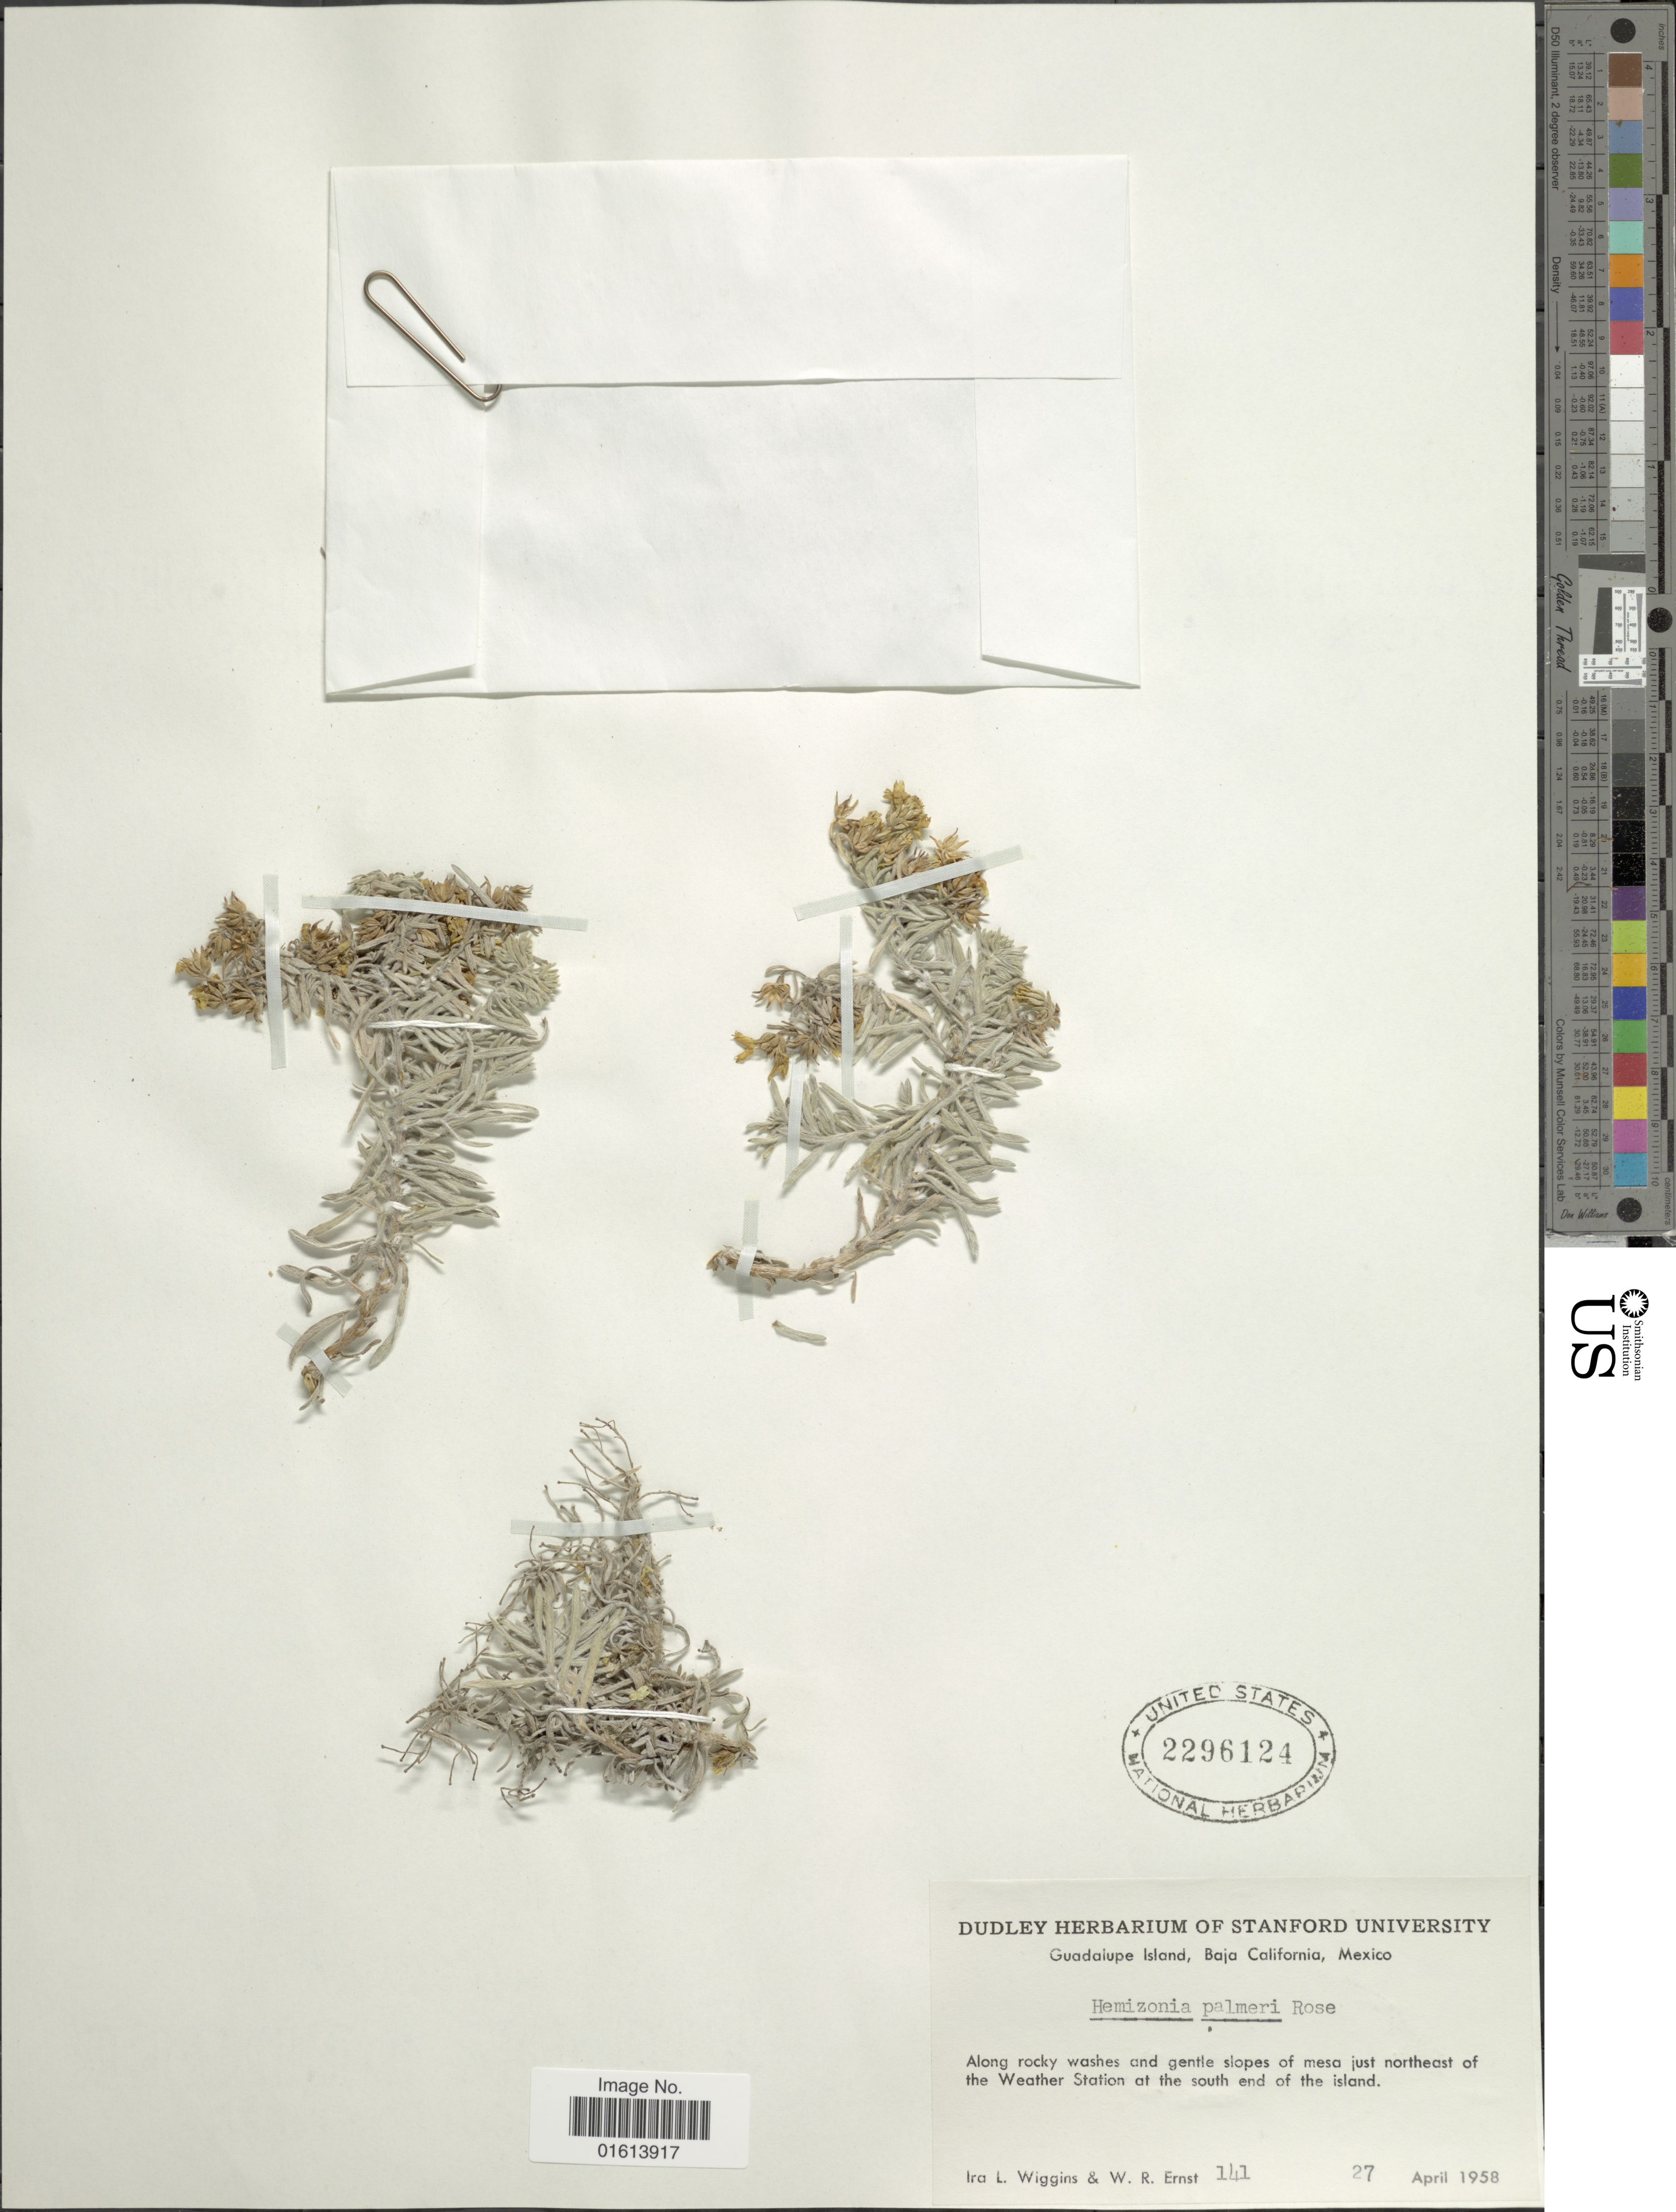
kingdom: Plantae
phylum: Tracheophyta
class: Magnoliopsida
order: Asterales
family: Asteraceae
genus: Deinandra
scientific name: Deinandra palmeri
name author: (Rose) B.G. Baldwin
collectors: I. L. Wiggins & W. R. Ernst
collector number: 141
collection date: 1958-04-27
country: Mexico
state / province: Baja California Norte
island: Guadalupe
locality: Gualupe Island, Baja California, Mexico. Along rocky washes and gentle slopes of mesa just northeast of the Weather Station at the south end of the island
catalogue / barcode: US 2296124